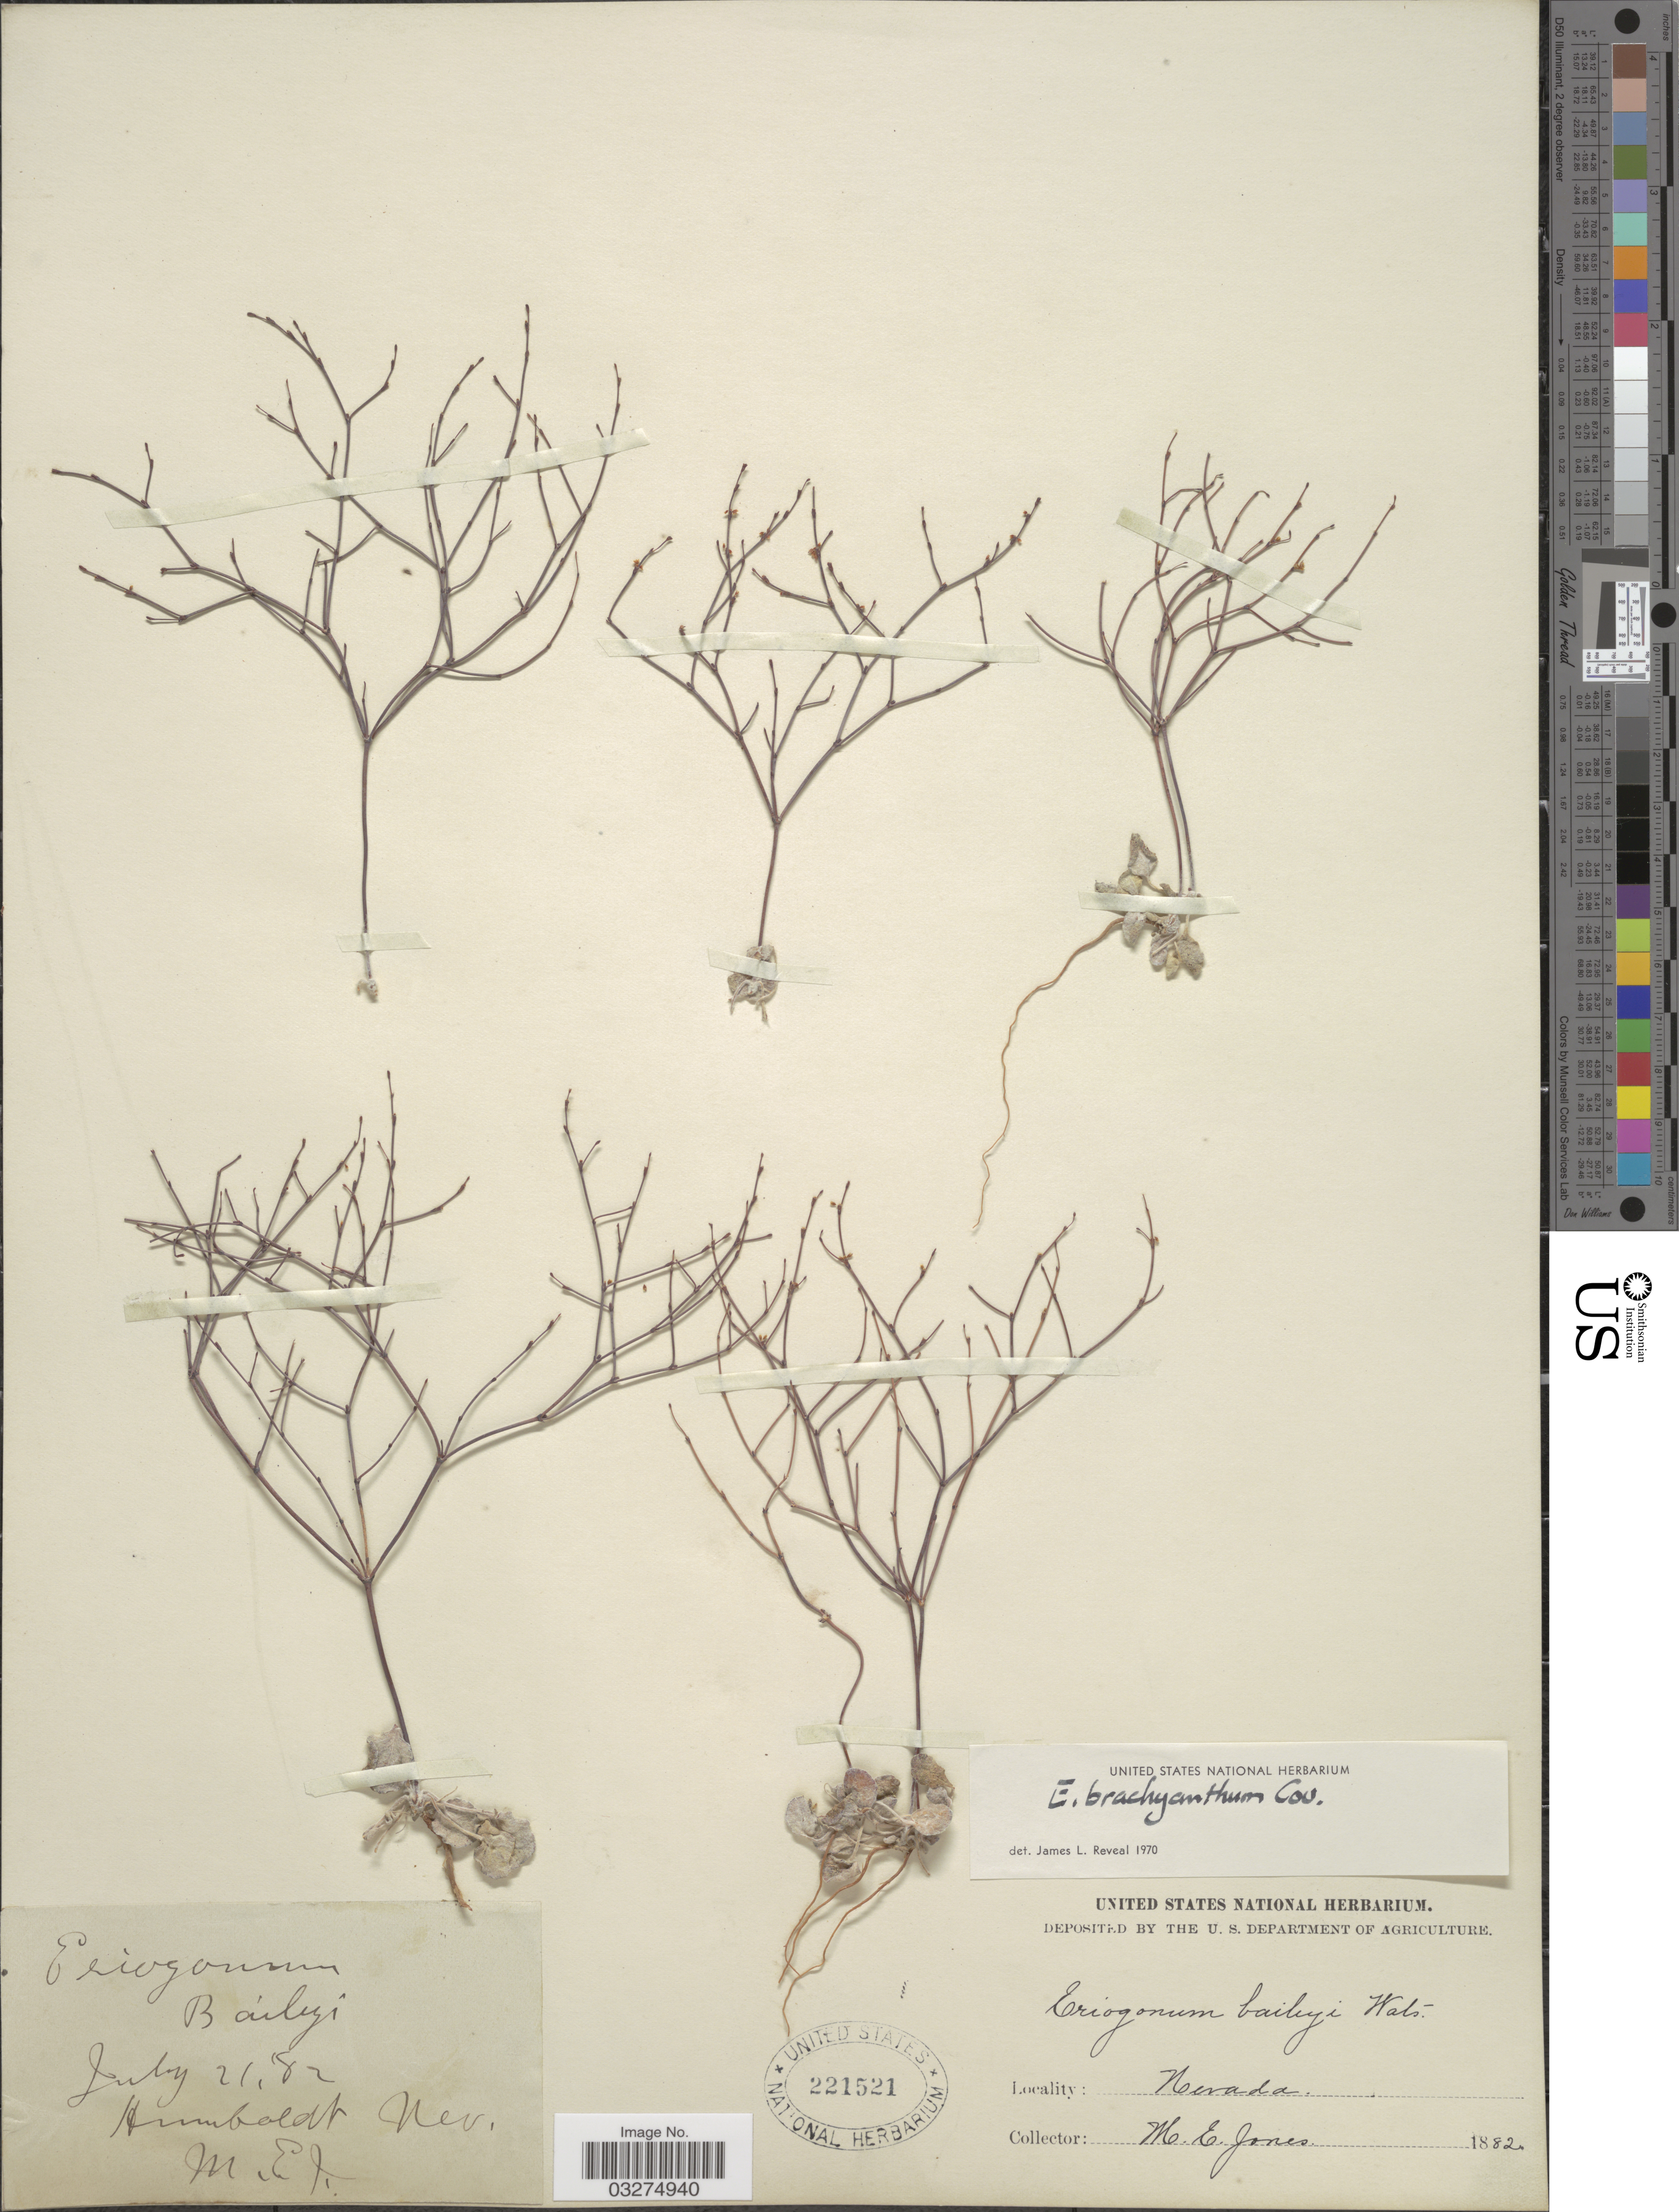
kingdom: Plantae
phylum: Tracheophyta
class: Magnoliopsida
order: Caryophyllales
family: Polygonaceae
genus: Eriogonum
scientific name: Eriogonum brachyanthum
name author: Coville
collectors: M. E. Jones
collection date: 1882-07-21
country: United States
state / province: Nevada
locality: Humboldt Nev.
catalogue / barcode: US 221521